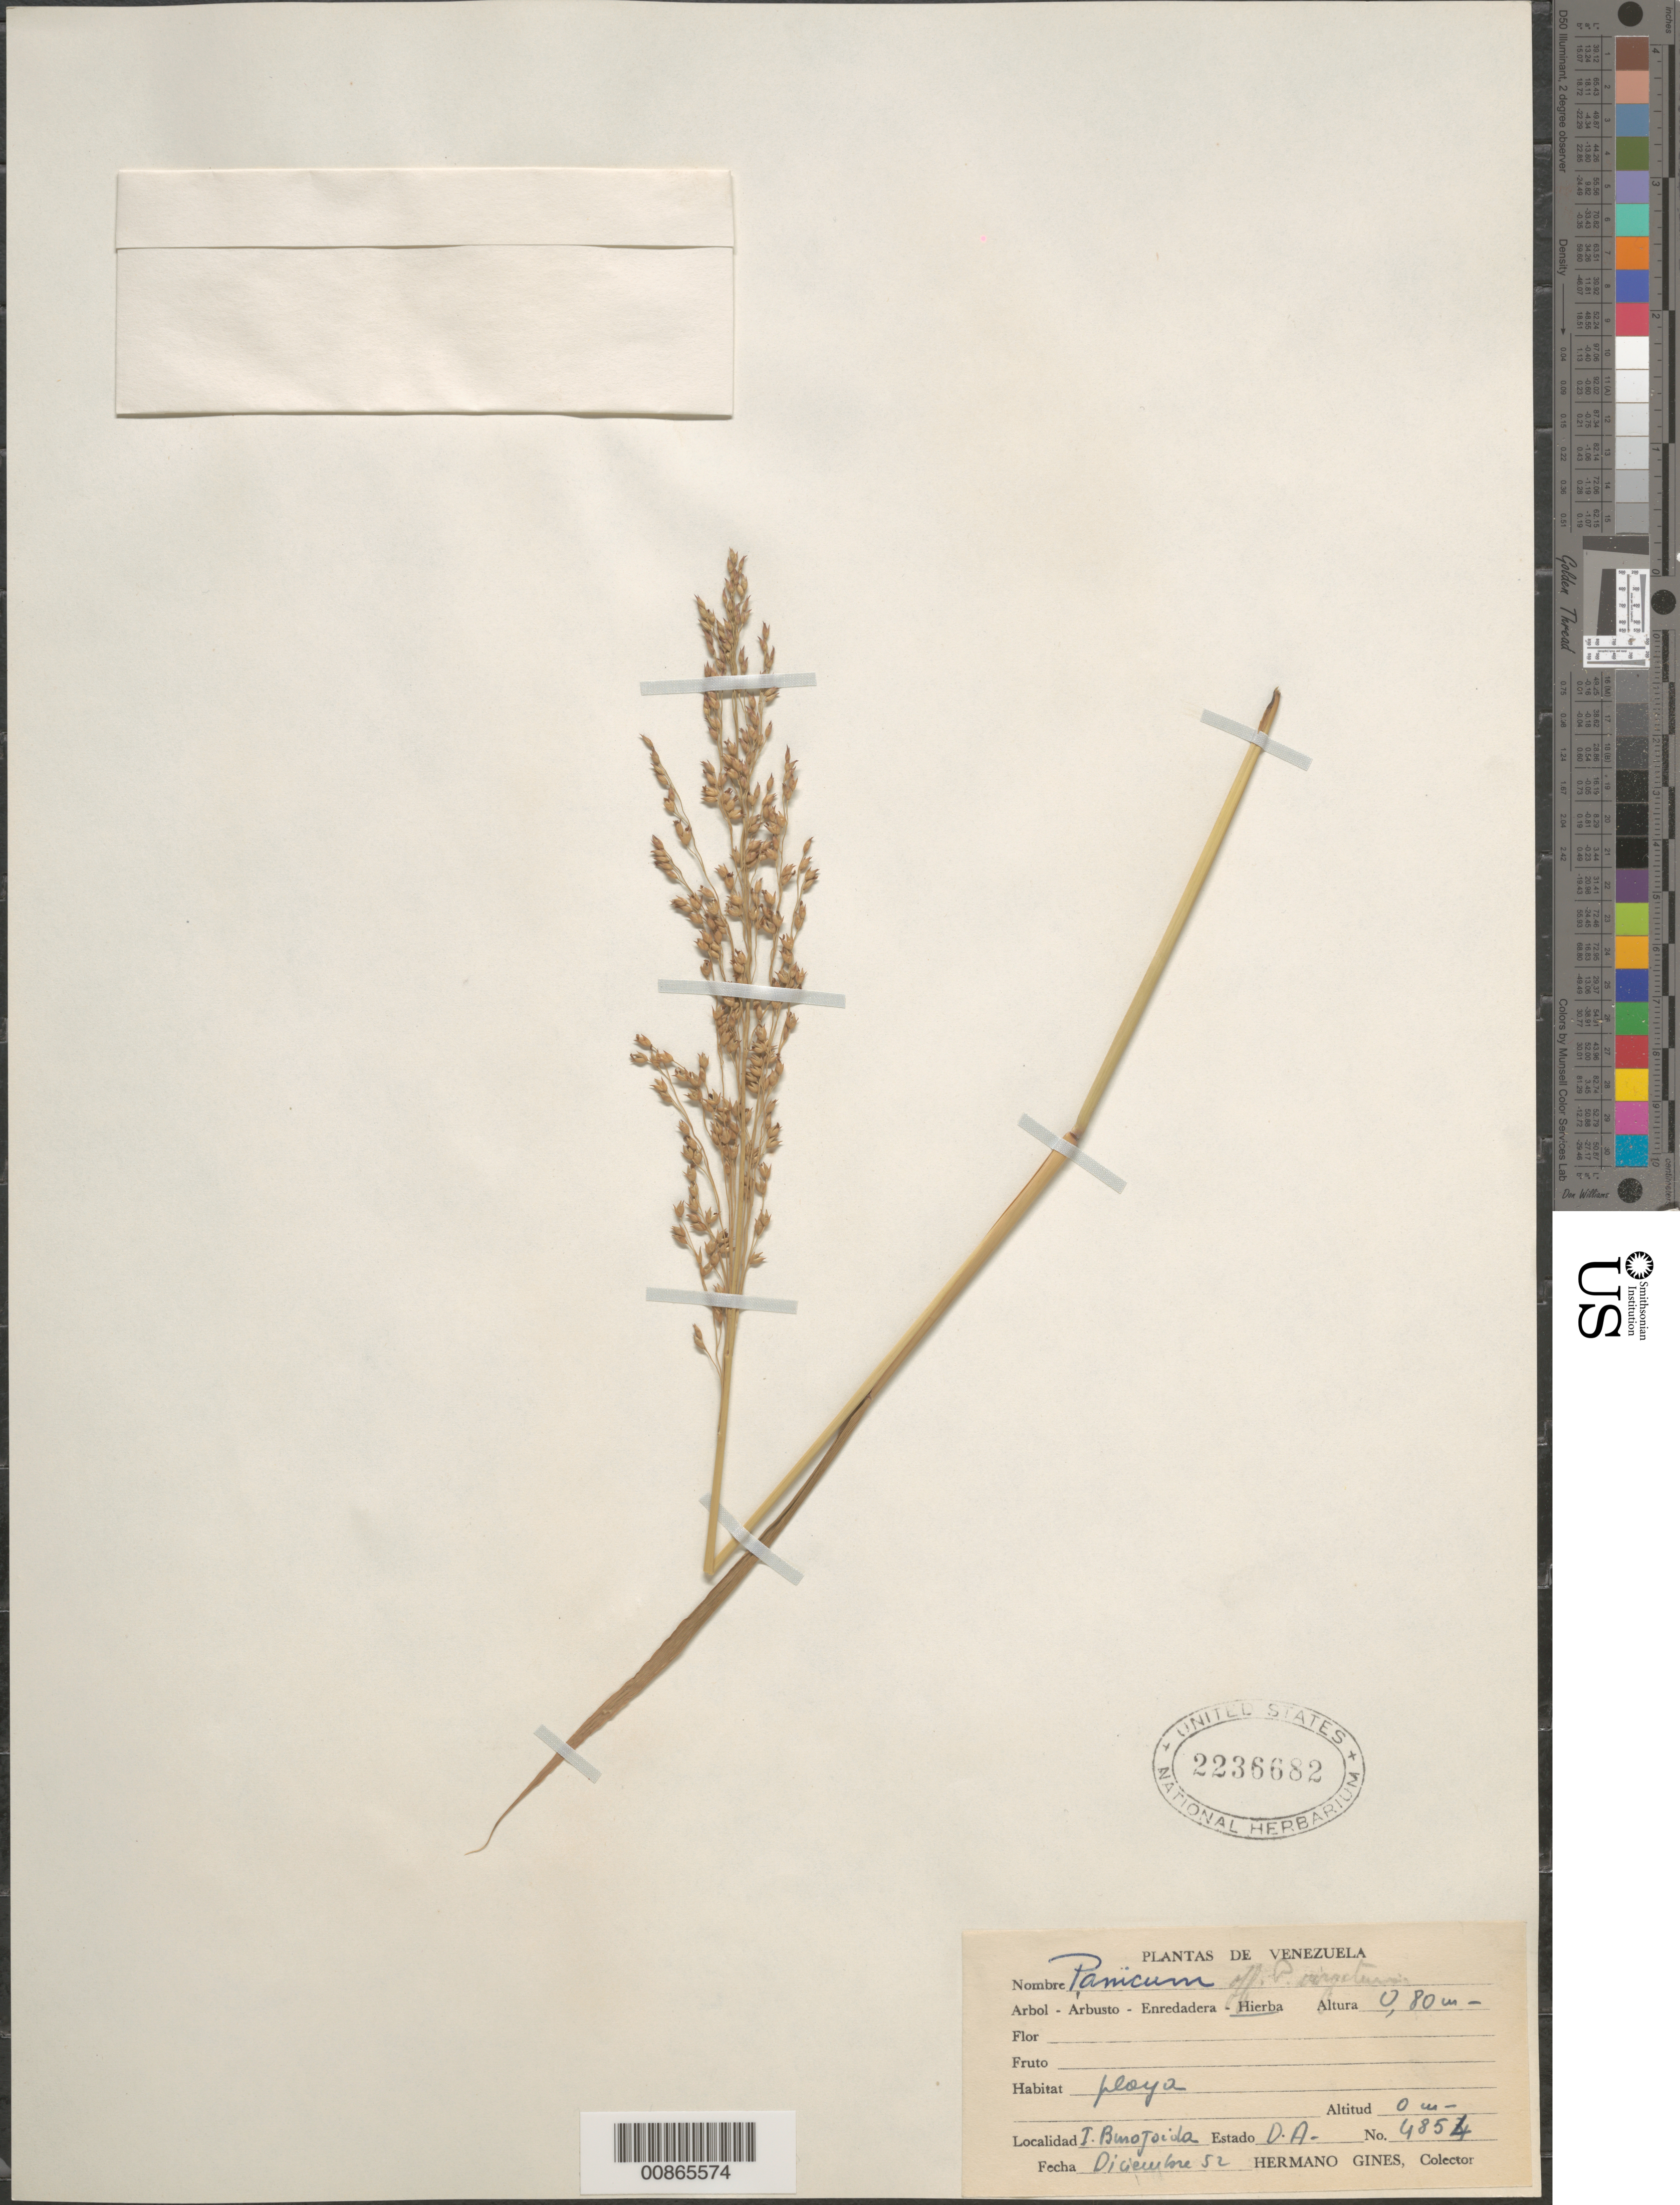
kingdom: Plantae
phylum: Tracheophyta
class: Liliopsida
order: Poales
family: Poaceae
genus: Panicum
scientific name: Panicum virgatum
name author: L.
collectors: H. Gines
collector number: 4854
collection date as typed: Dec-52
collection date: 1952-12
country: Venezuela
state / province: Delta Amacuro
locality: Isla Burojoida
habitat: Playa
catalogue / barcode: US 2236682